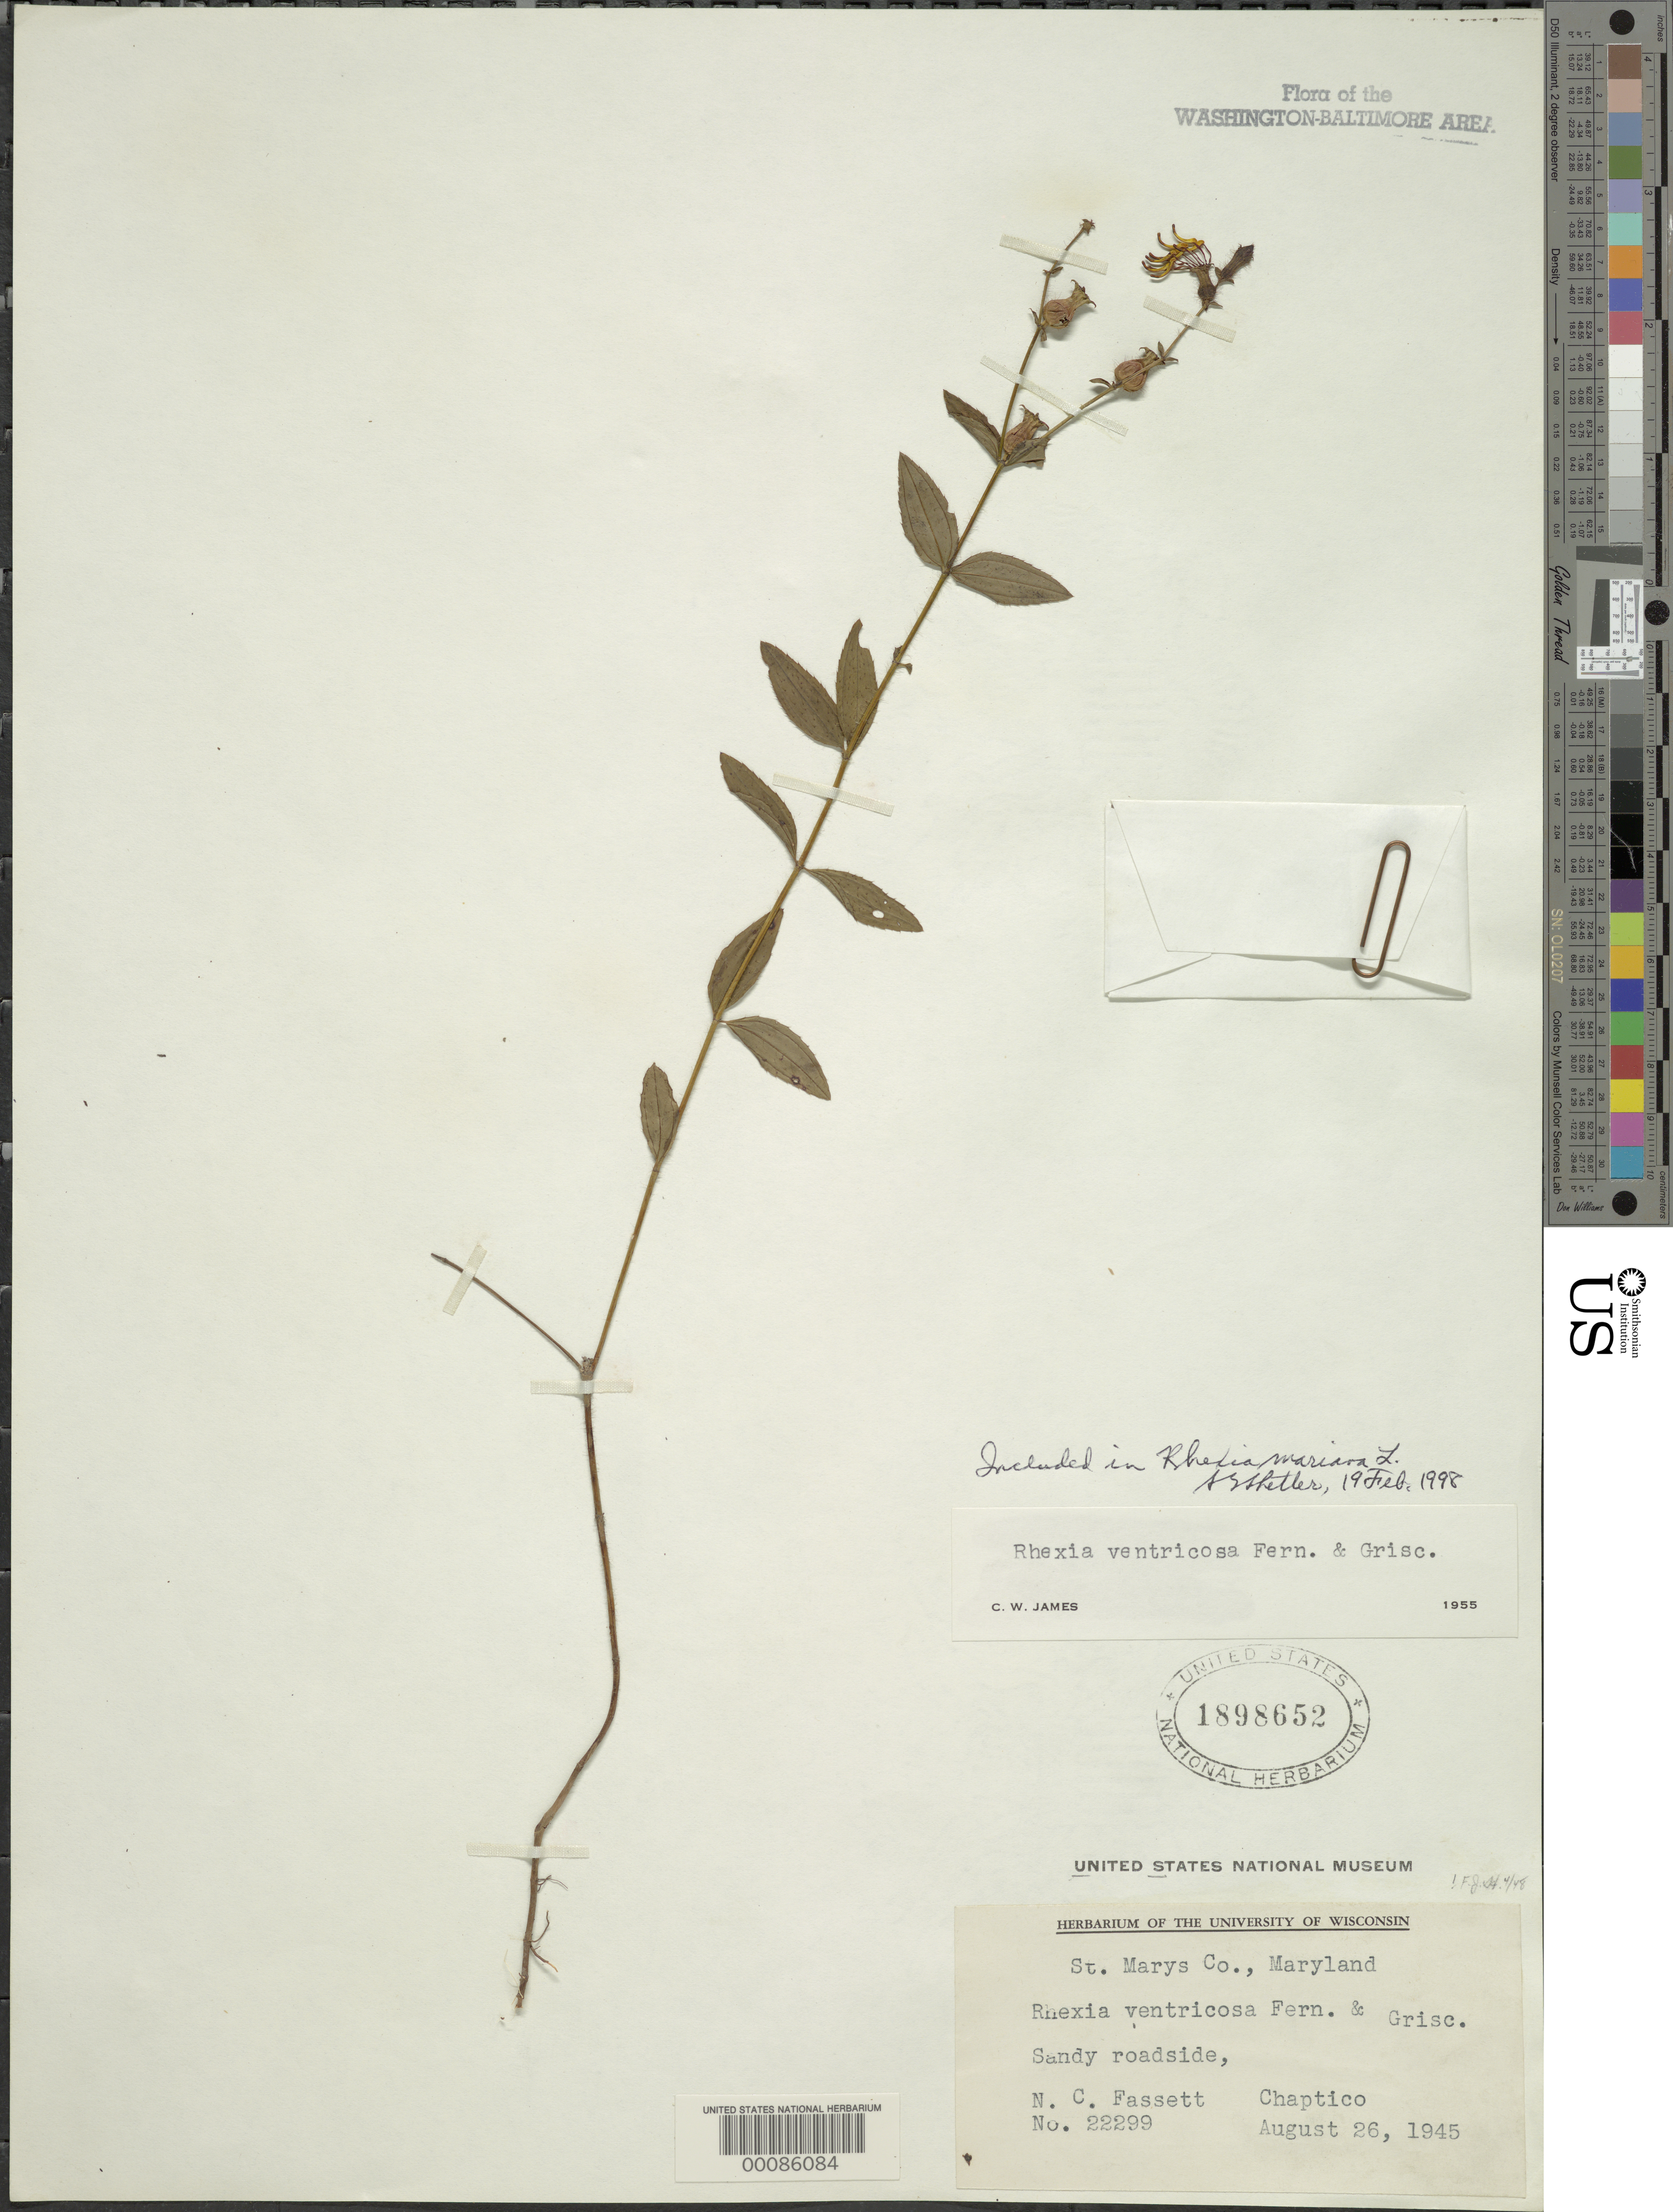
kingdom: Plantae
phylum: Tracheophyta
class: Magnoliopsida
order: Myrtales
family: Melastomataceae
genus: Rhexia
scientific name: Rhexia mariana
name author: L.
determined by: Shetler, Stanwyn G., (US), NMNH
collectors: N. C. Fassett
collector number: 22299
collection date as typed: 26 Aug 1945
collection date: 1945-08-26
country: United States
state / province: Maryland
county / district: St. Mary's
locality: Chaptico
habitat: Sandy roadside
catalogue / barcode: US 1898652